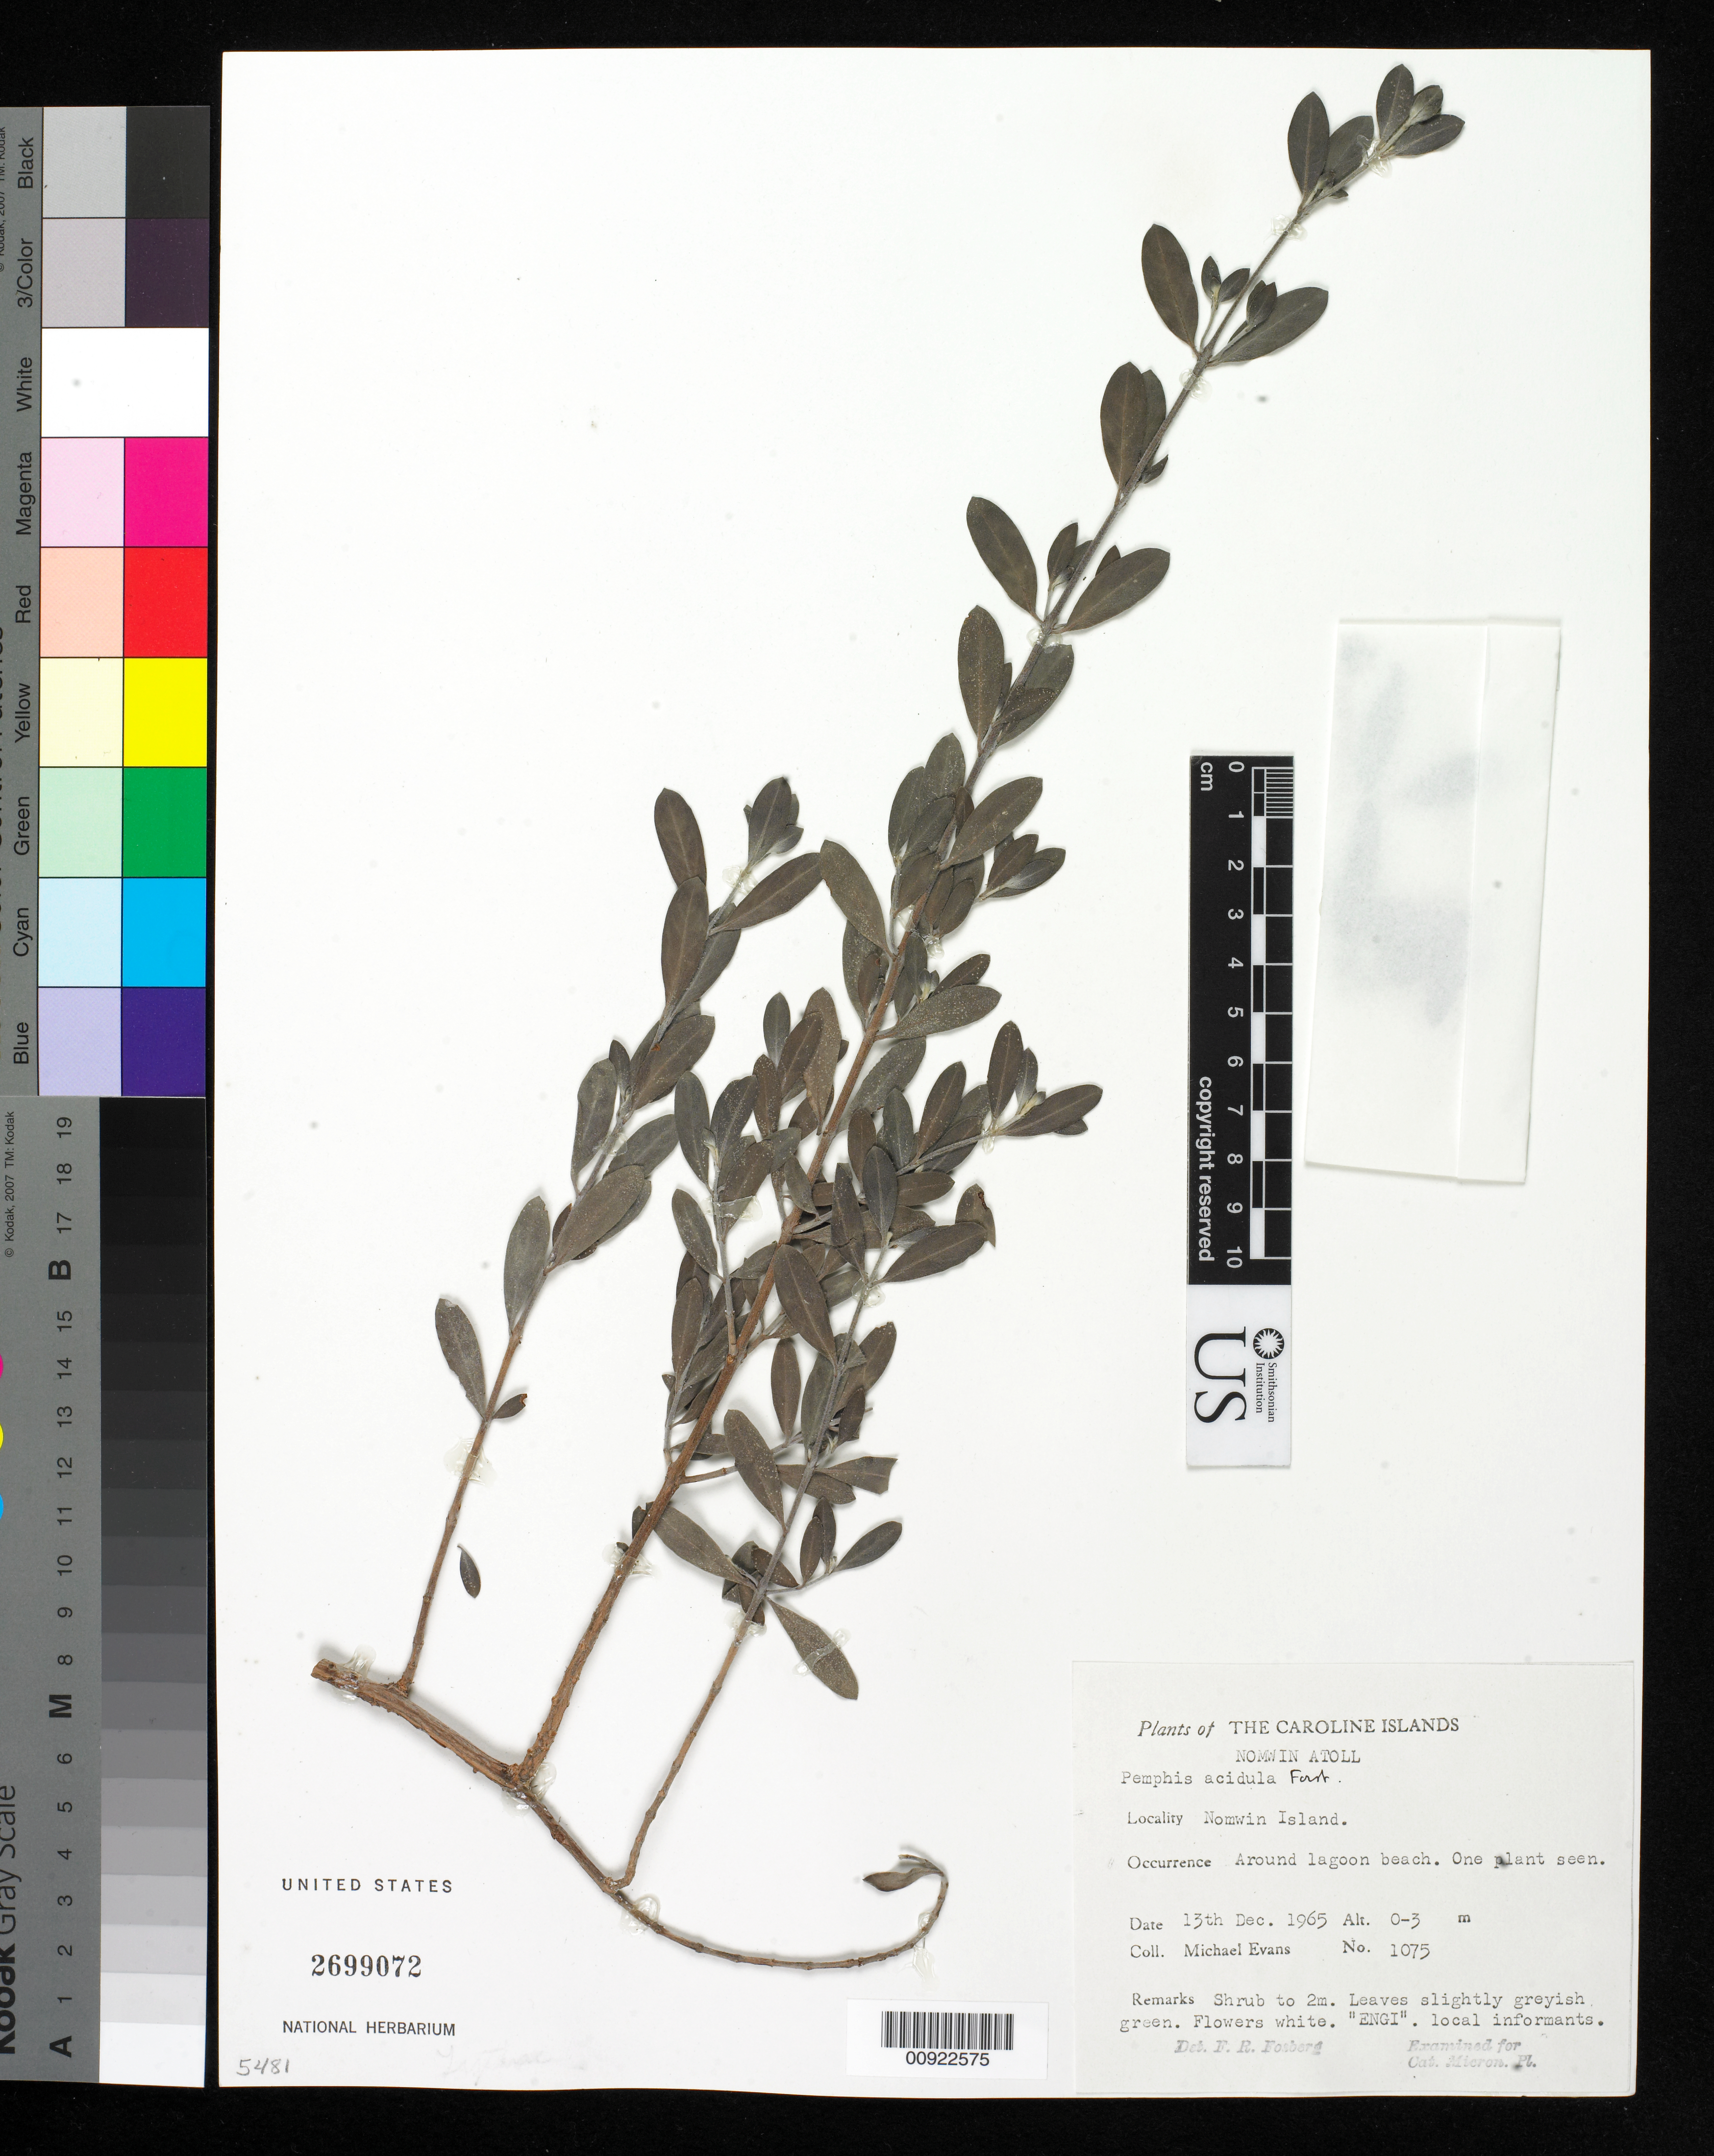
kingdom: Plantae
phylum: Tracheophyta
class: Magnoliopsida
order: Myrtales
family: Lythraceae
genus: Pemphis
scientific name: Pemphis acidula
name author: J.R. Forst. & G. Forst.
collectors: M. Evans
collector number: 1075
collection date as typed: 13 Dec 1965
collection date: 1965-12-13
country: Micronesia, Federated States of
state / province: Truk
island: Nomwin Atoll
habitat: Around lagoon beach.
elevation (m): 0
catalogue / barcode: US 2699072